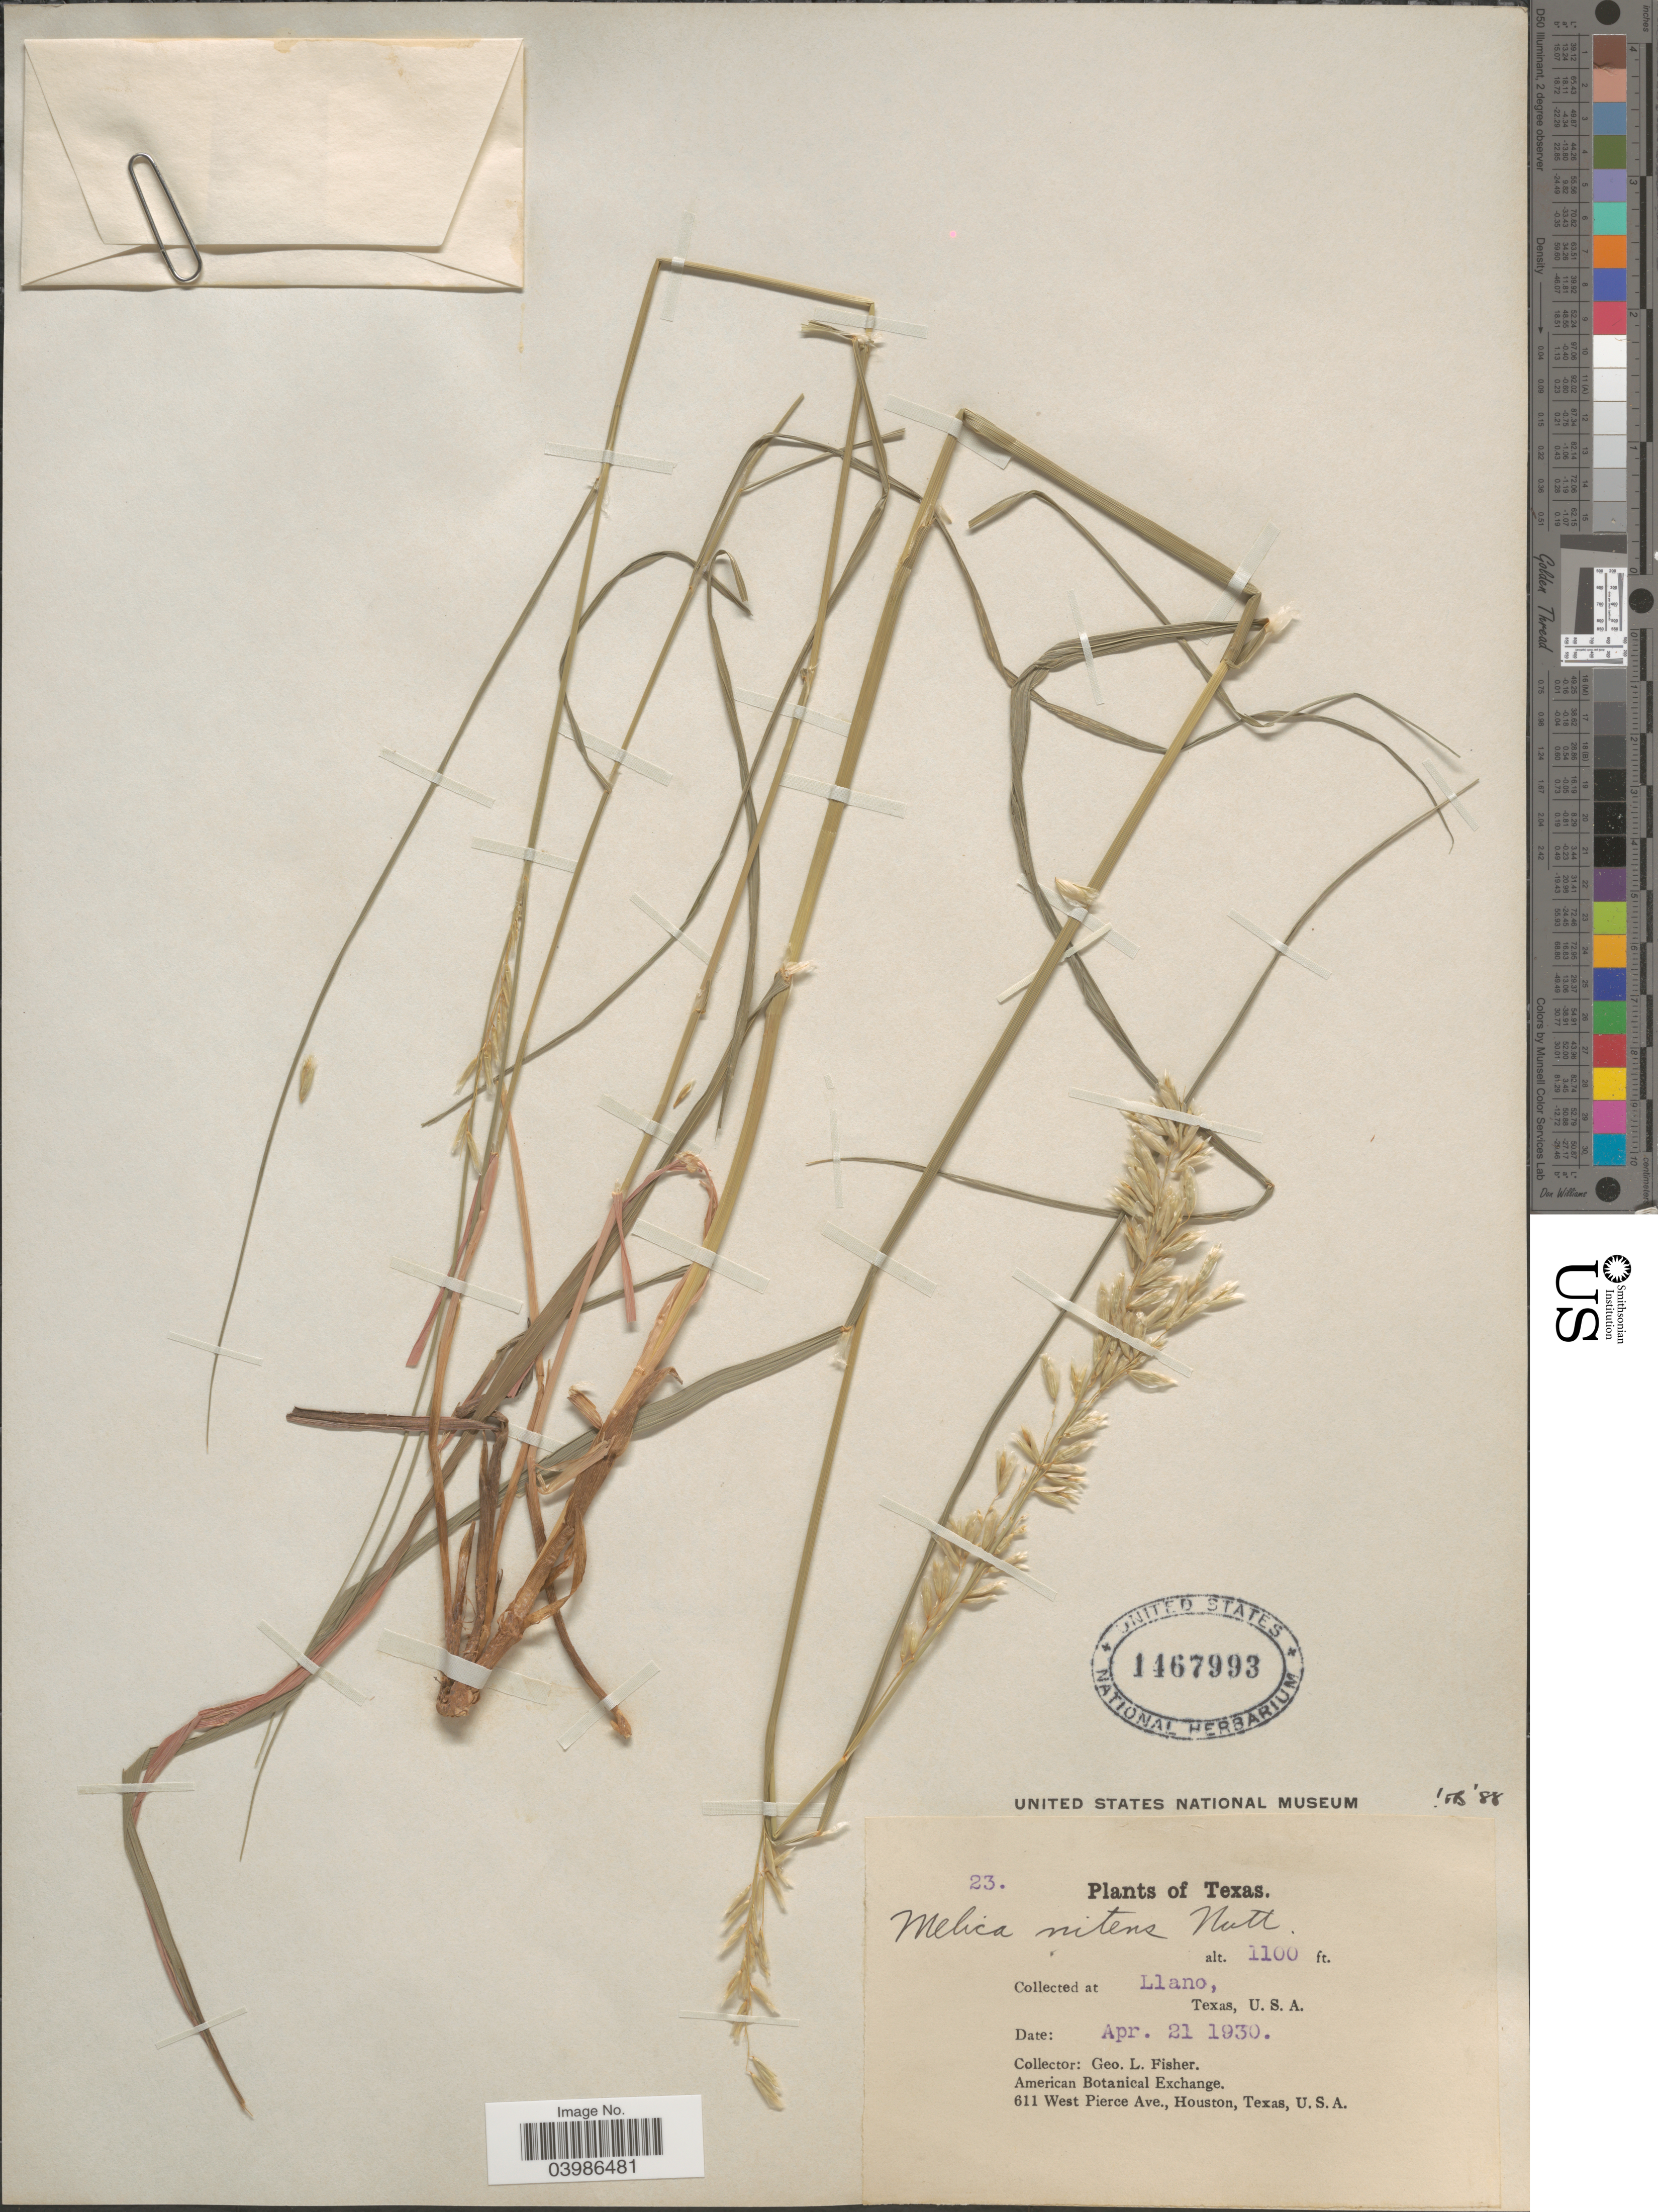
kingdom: Plantae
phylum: Tracheophyta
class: Liliopsida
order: Poales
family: Poaceae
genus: Melica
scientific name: Melica nitens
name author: (Scribn.) Nutt. ex Piper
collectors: G. L. Fisher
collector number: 23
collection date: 1930-04-21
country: United States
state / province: Texas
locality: Llano.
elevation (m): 335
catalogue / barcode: US 1467993